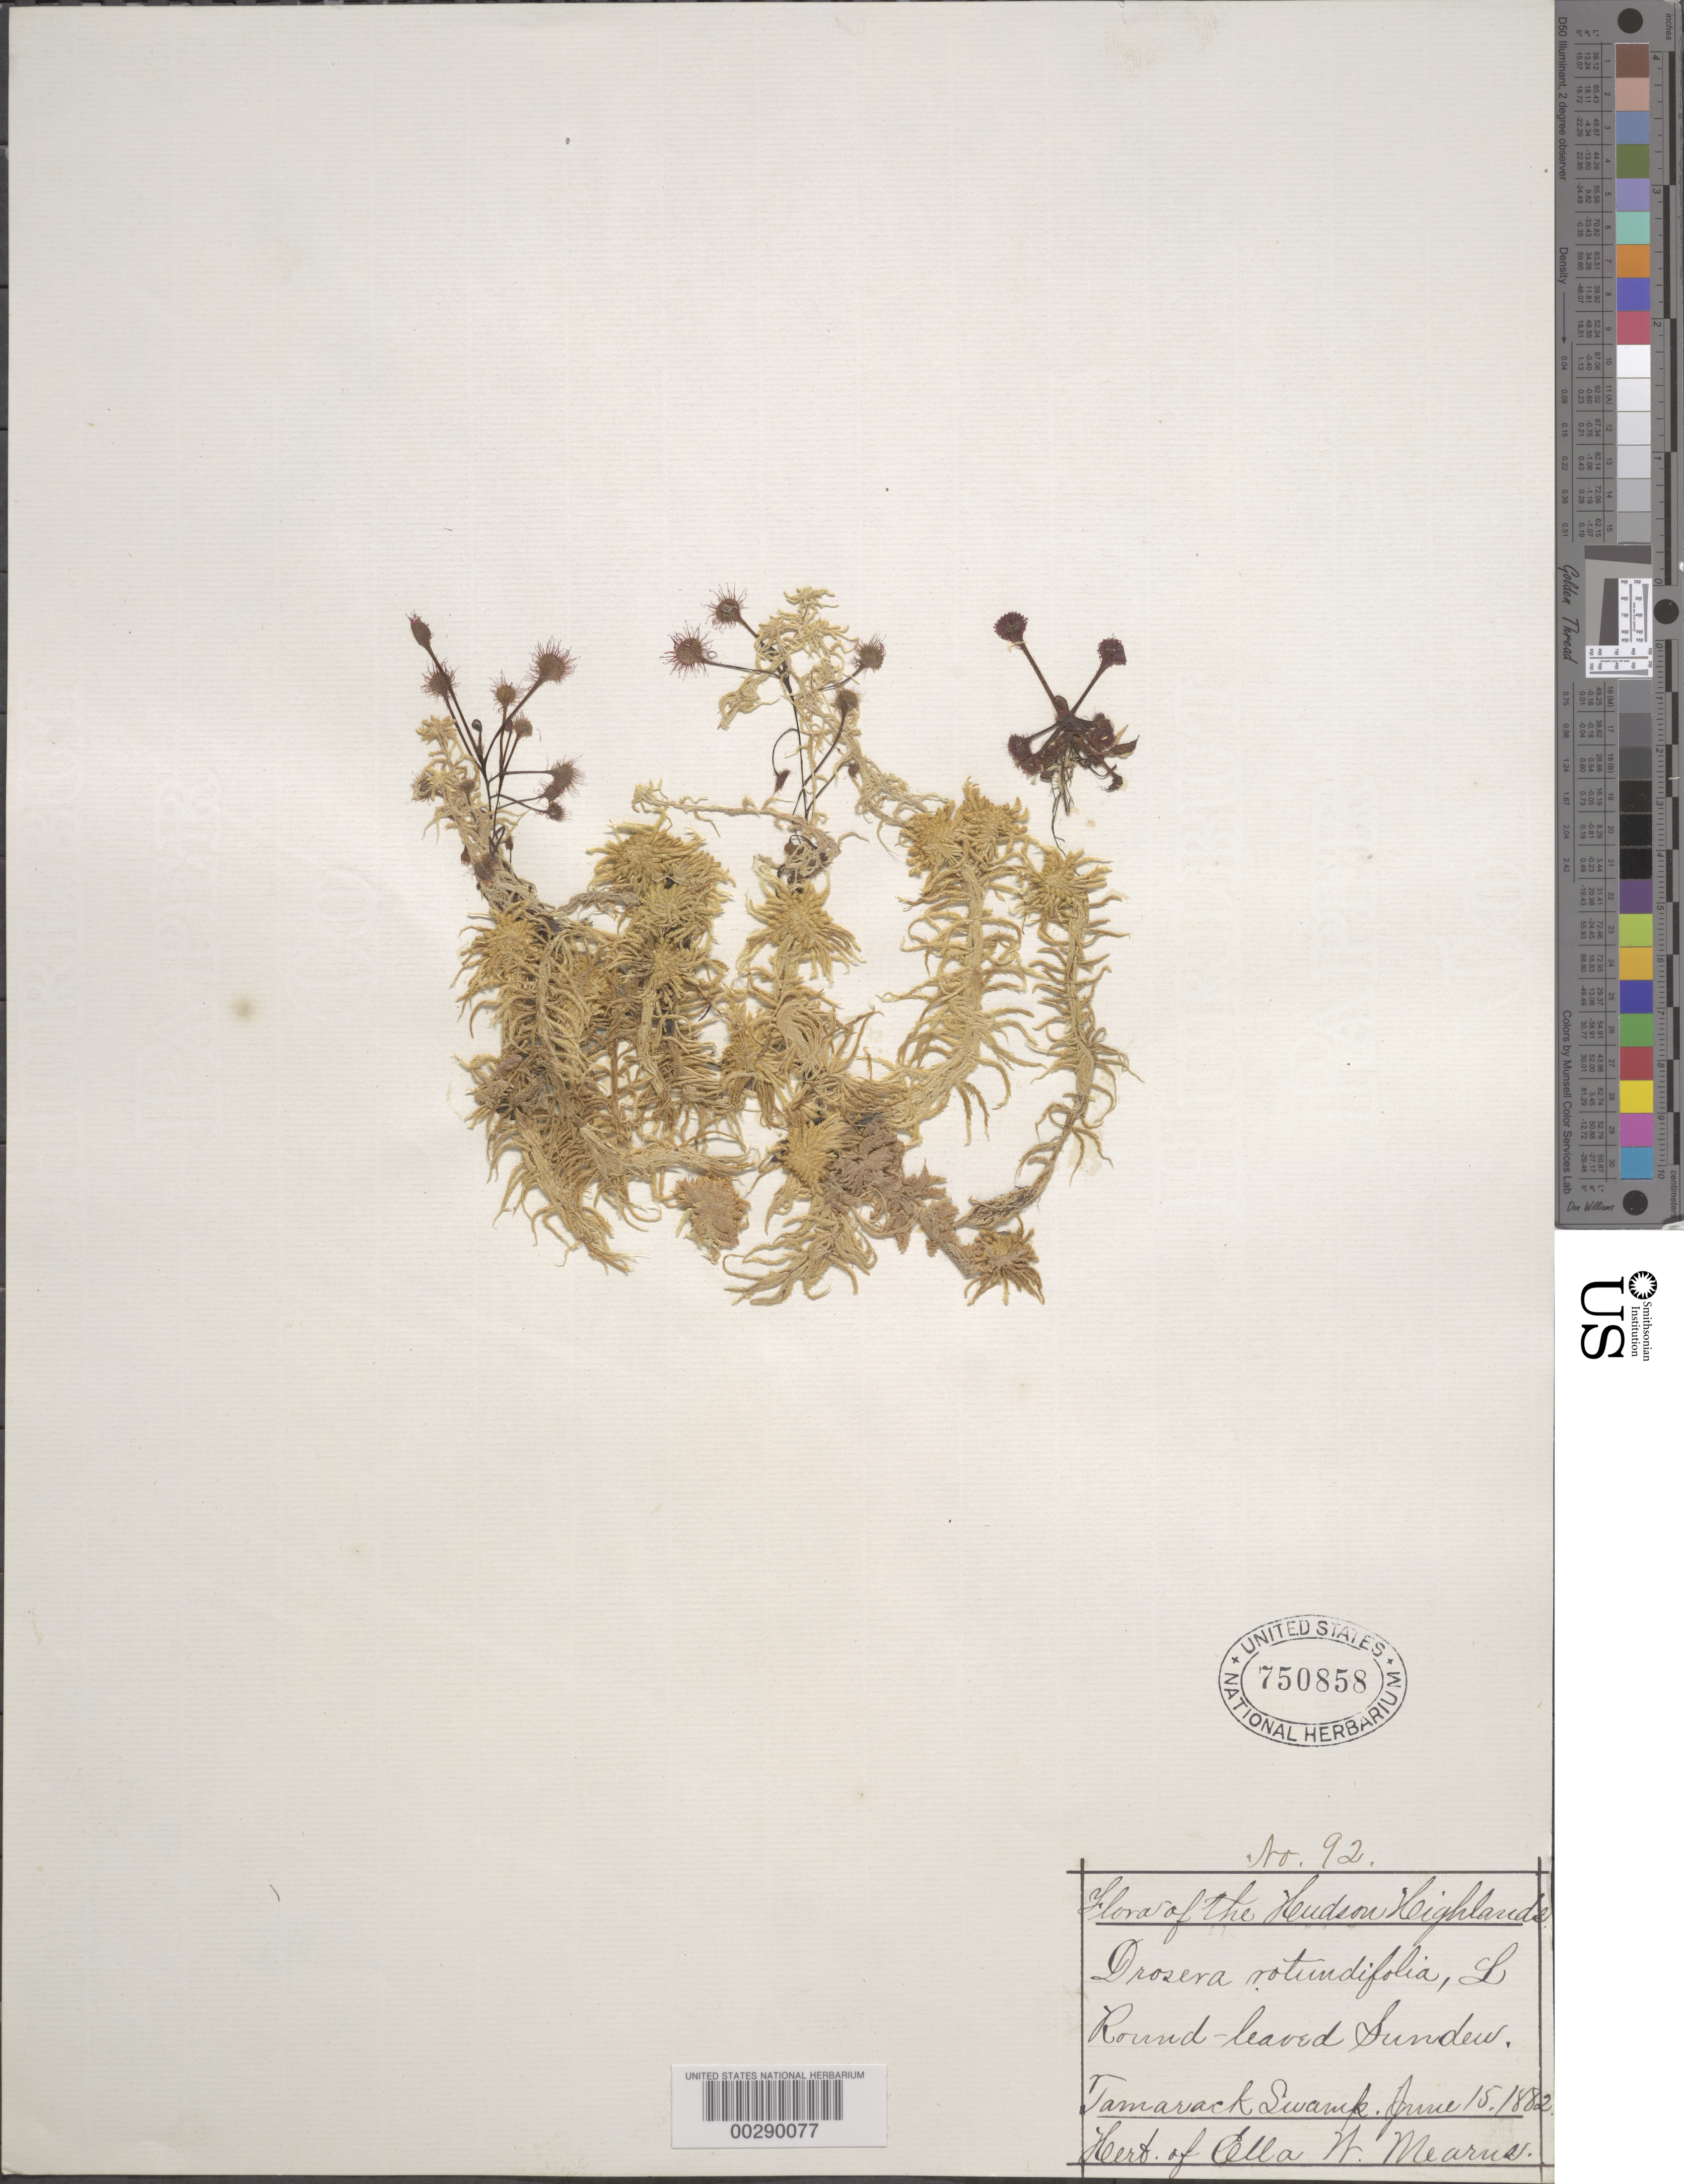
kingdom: Plantae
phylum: Tracheophyta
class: Magnoliopsida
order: Caryophyllales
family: Droseraceae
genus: Drosera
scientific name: Drosera rotundifolia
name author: L.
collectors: E. Merans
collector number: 92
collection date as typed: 15 Jun 1882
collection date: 1882-06-15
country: Canada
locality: Hendson Highlands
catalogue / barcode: US 750858